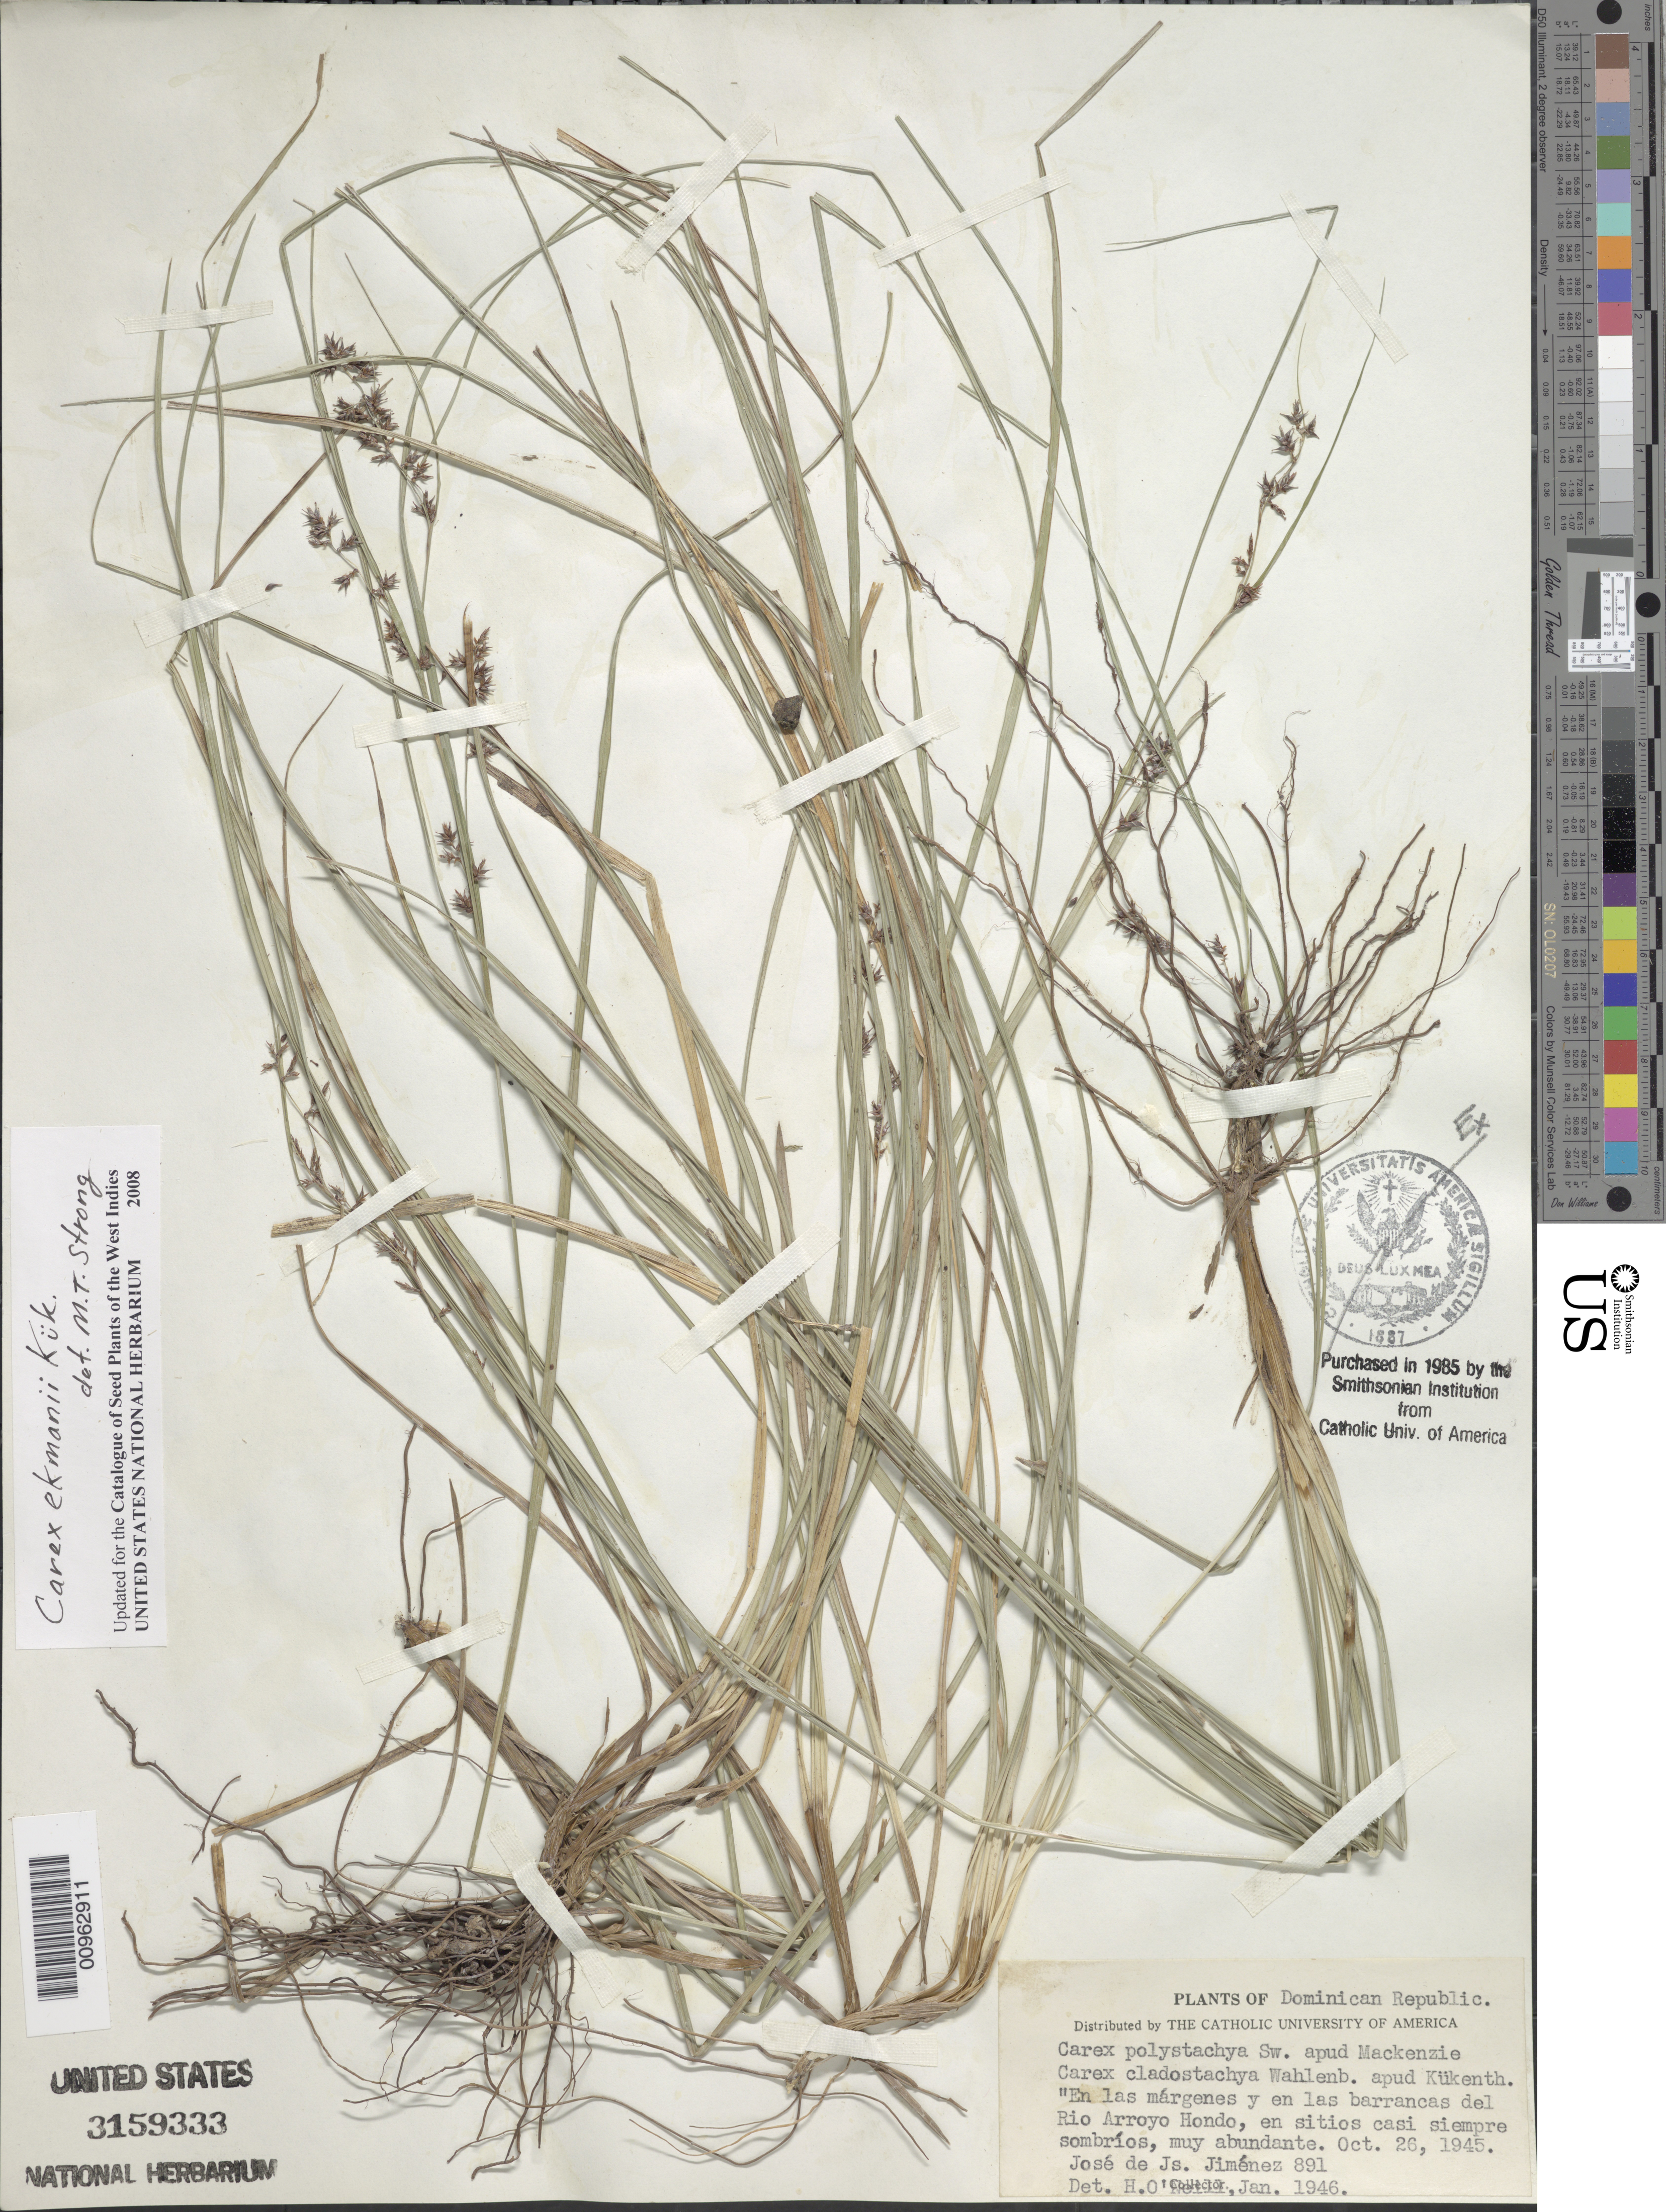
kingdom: Plantae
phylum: Tracheophyta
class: Liliopsida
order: Poales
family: Cyperaceae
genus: Carex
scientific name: Carex ekmanii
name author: Kük.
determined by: Strong, M. T., (US), Smithsonian Institution - National Museum of Natural History (UNITED STATES)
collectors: J. J. Jiménez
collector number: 891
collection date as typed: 26 Oct 1945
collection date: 1945-10-26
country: Dominican Republic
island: Hispaniola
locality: Rio Arroyo Hondo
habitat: En las márgenes y en las barrancas del rio, en sitios casi siempre sombríos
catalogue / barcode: US 3159333